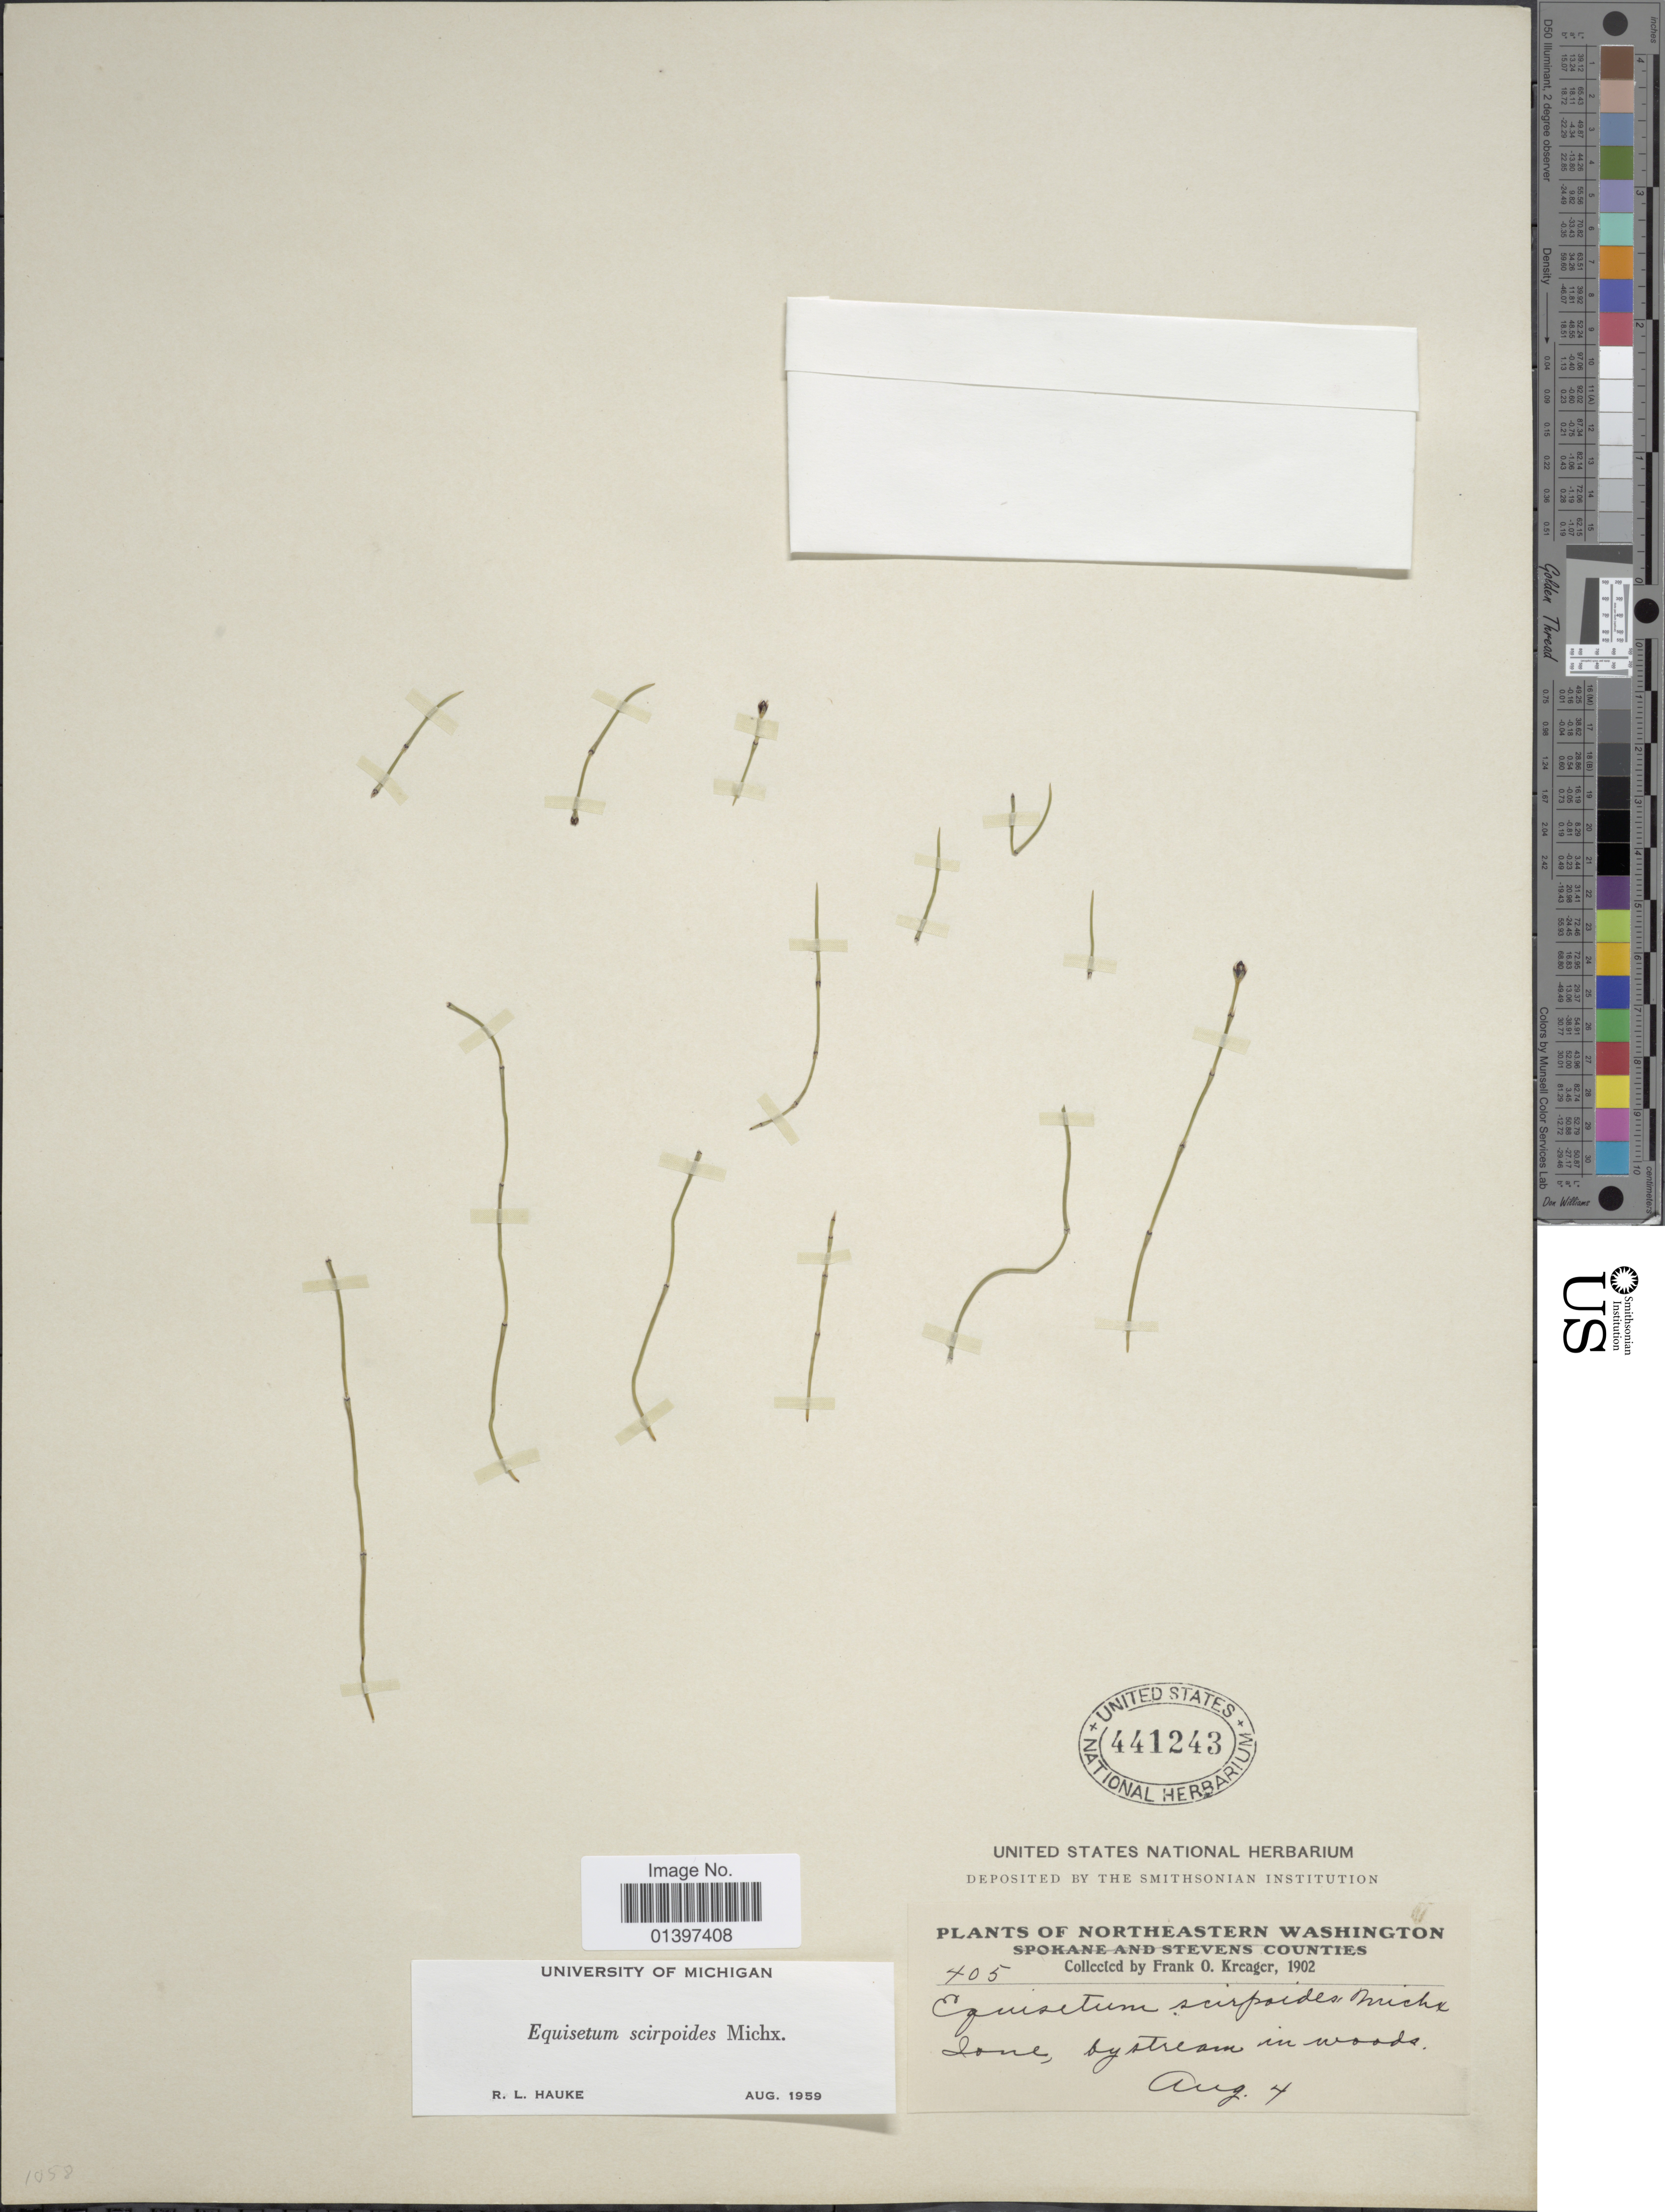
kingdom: Plantae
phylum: Tracheophyta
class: Polypodiopsida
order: Equisetales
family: Equisetaceae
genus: Equisetum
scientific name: Equisetum scirpoides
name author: Michx.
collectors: F. Kreager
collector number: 405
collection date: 1902-08-04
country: United States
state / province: Washington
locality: Northeastern Washington, Zone, by stream in woods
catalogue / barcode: US 441243